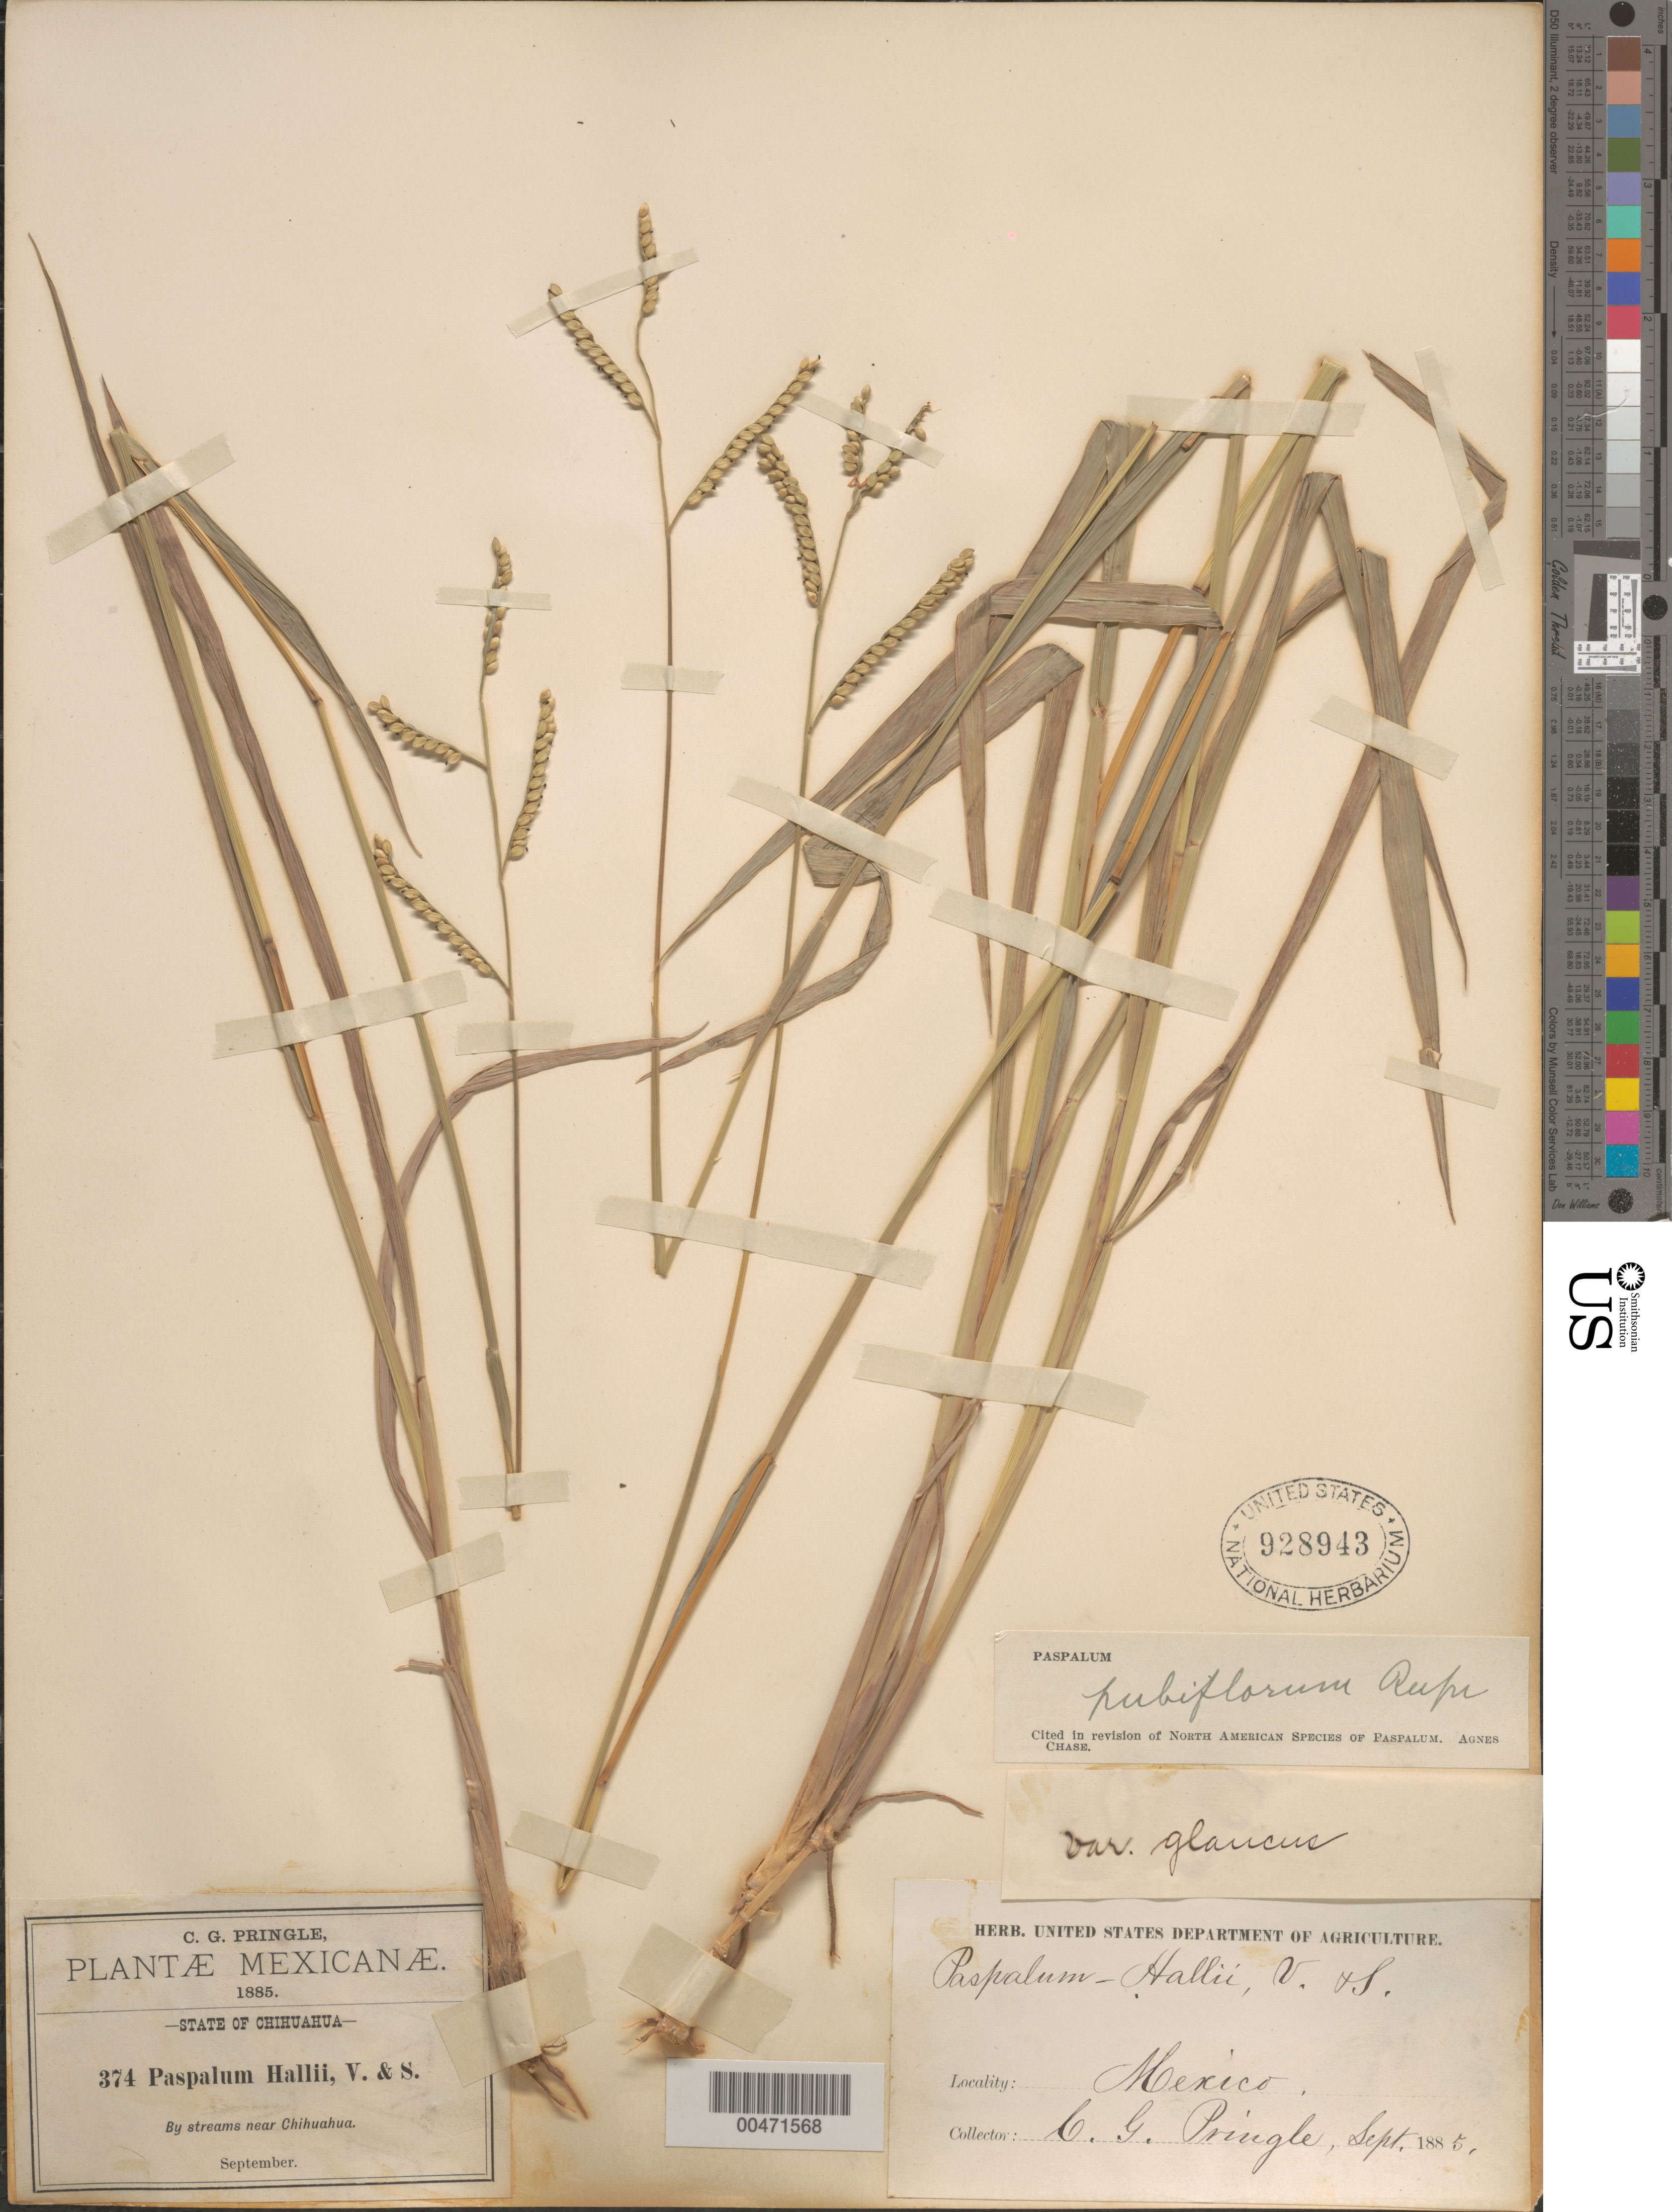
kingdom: Plantae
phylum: Tracheophyta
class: Liliopsida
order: Poales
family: Poaceae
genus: Paspalum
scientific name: Paspalum pubiflorum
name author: Rupr. ex E. Fourn.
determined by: Chase, [M.] Agnes, (US)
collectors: C. G. Pringle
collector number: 374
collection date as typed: Sep 1885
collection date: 1885-09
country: Mexico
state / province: Chihuahua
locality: Near Chihuahua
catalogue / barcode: US 928943